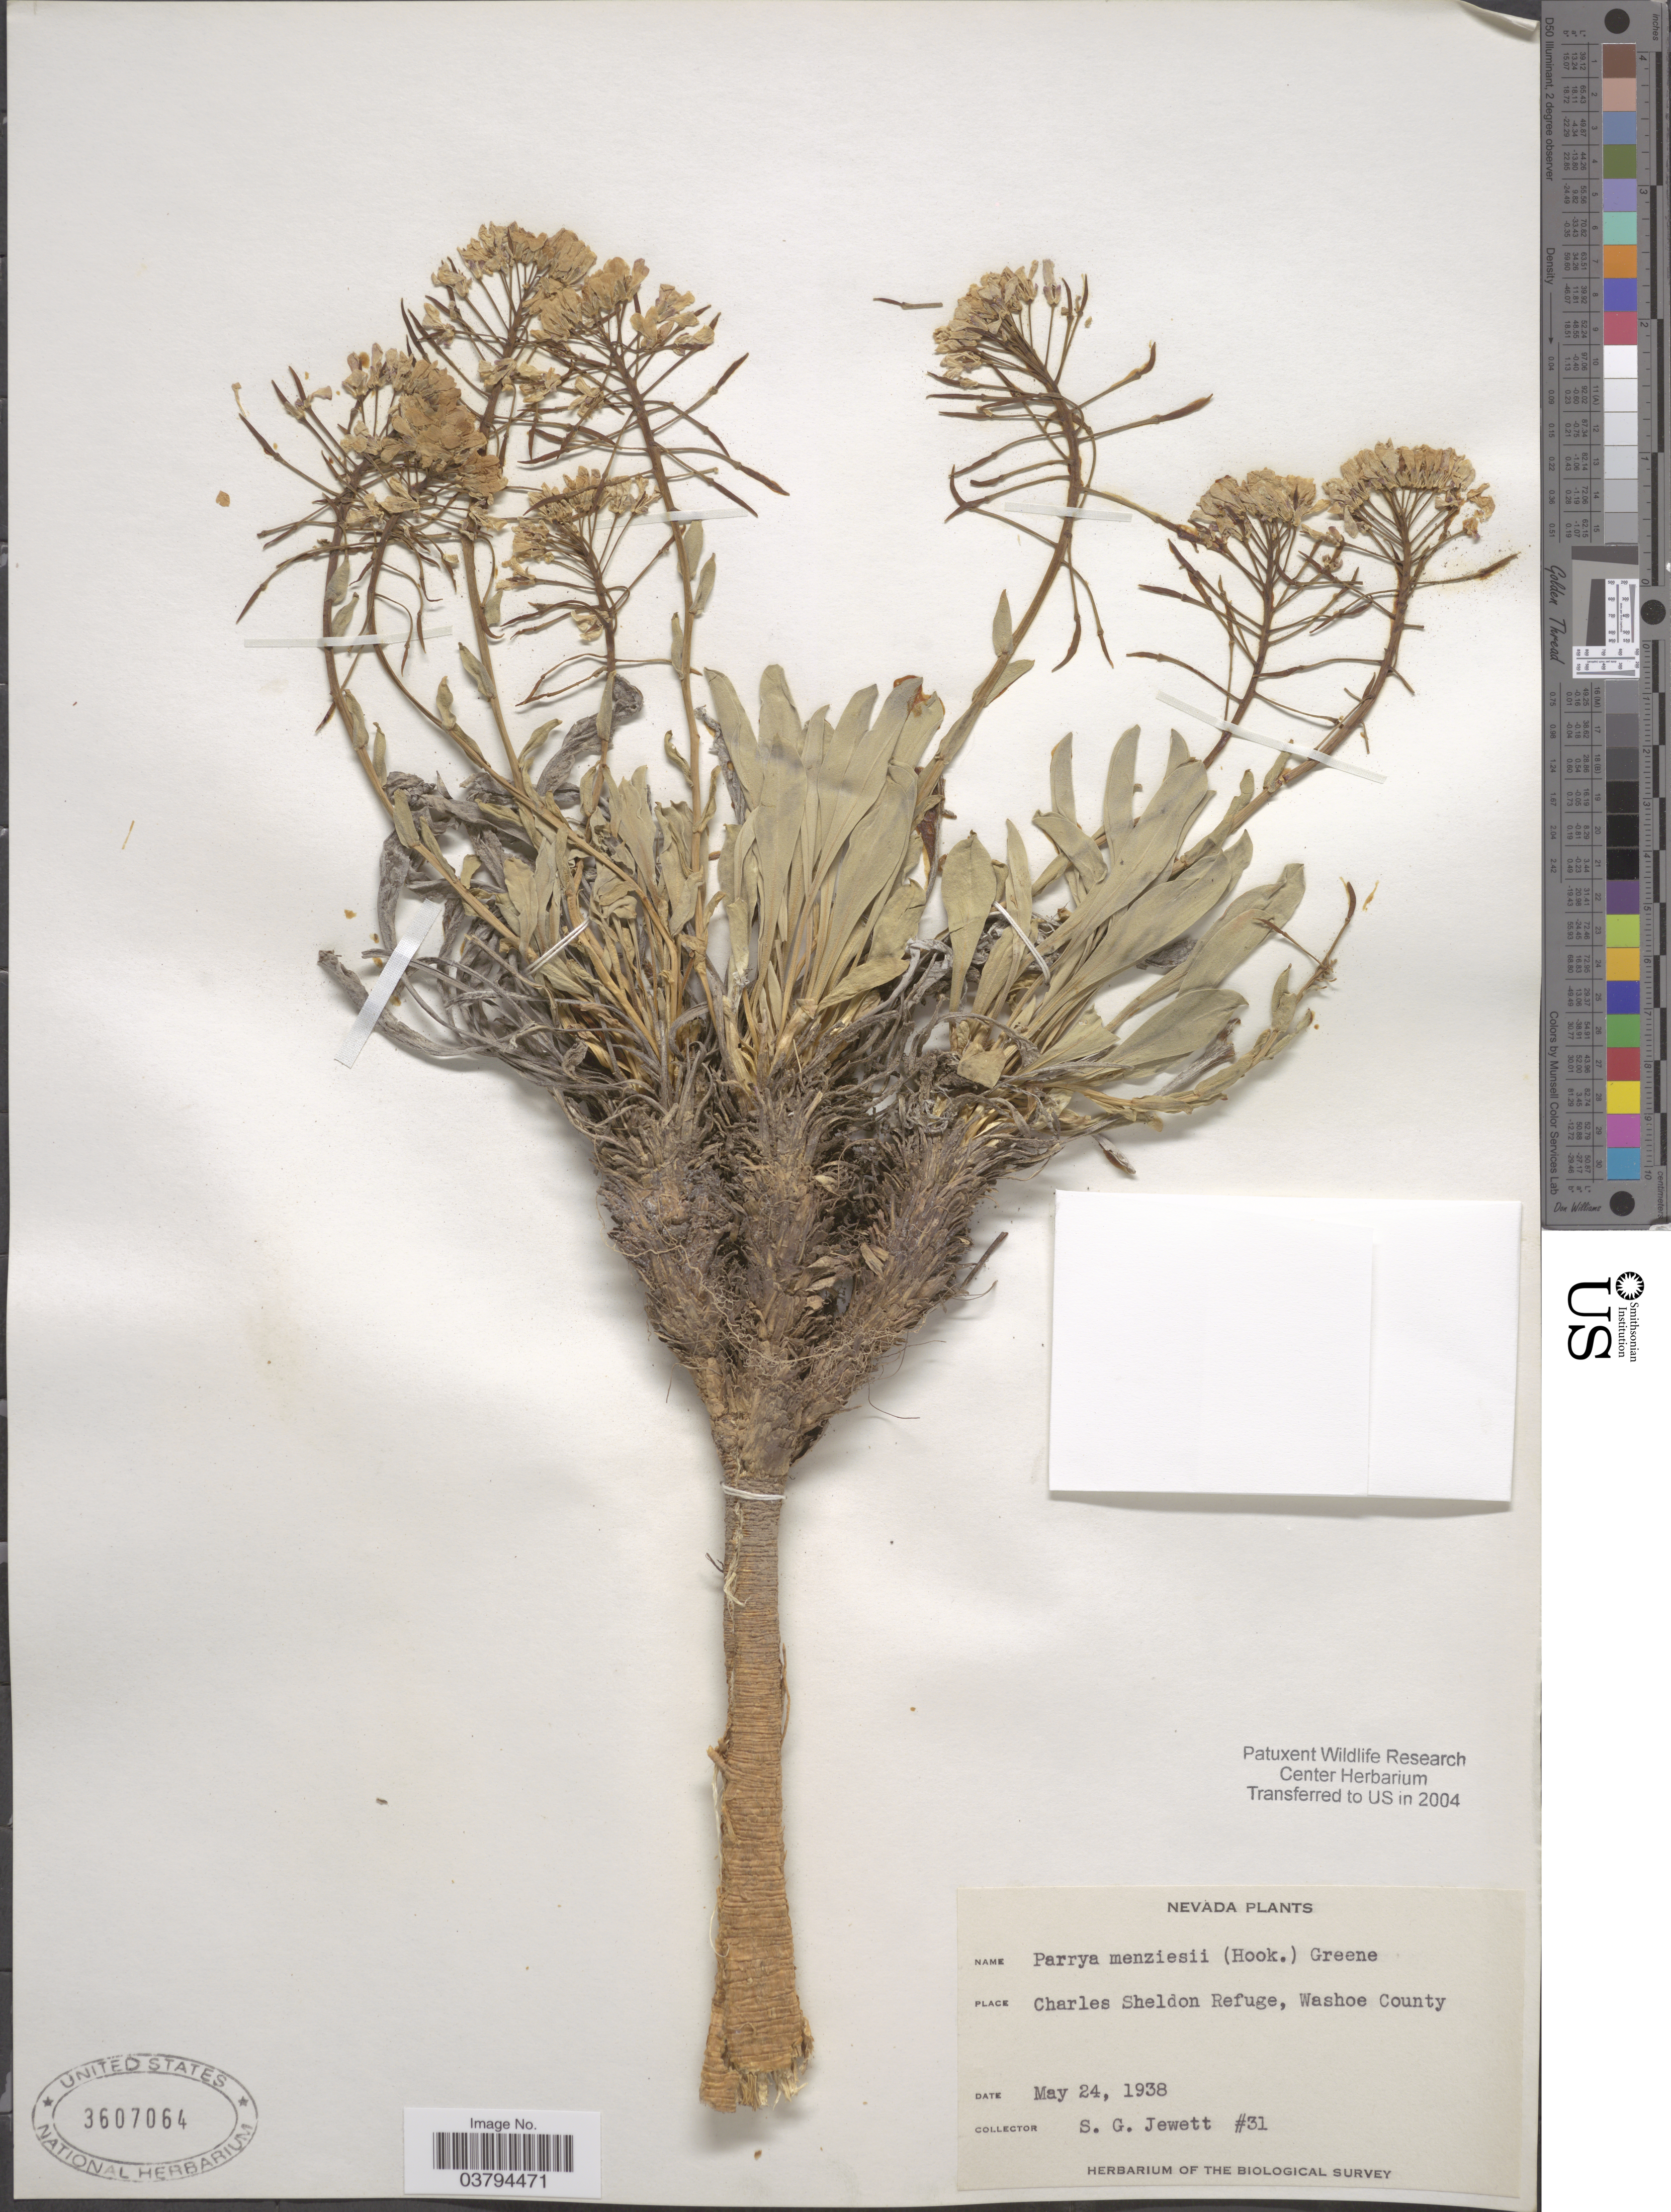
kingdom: Plantae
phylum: Tracheophyta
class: Magnoliopsida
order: Brassicales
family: Brassicaceae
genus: Phoenicaulis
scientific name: Phoenicaulis cheiranthoides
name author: Nutt.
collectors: S. Jewett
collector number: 31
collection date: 1938-05-24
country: United States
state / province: Nevada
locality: Charles Sheldon Refuge, Washoe County.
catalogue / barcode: US 3607064